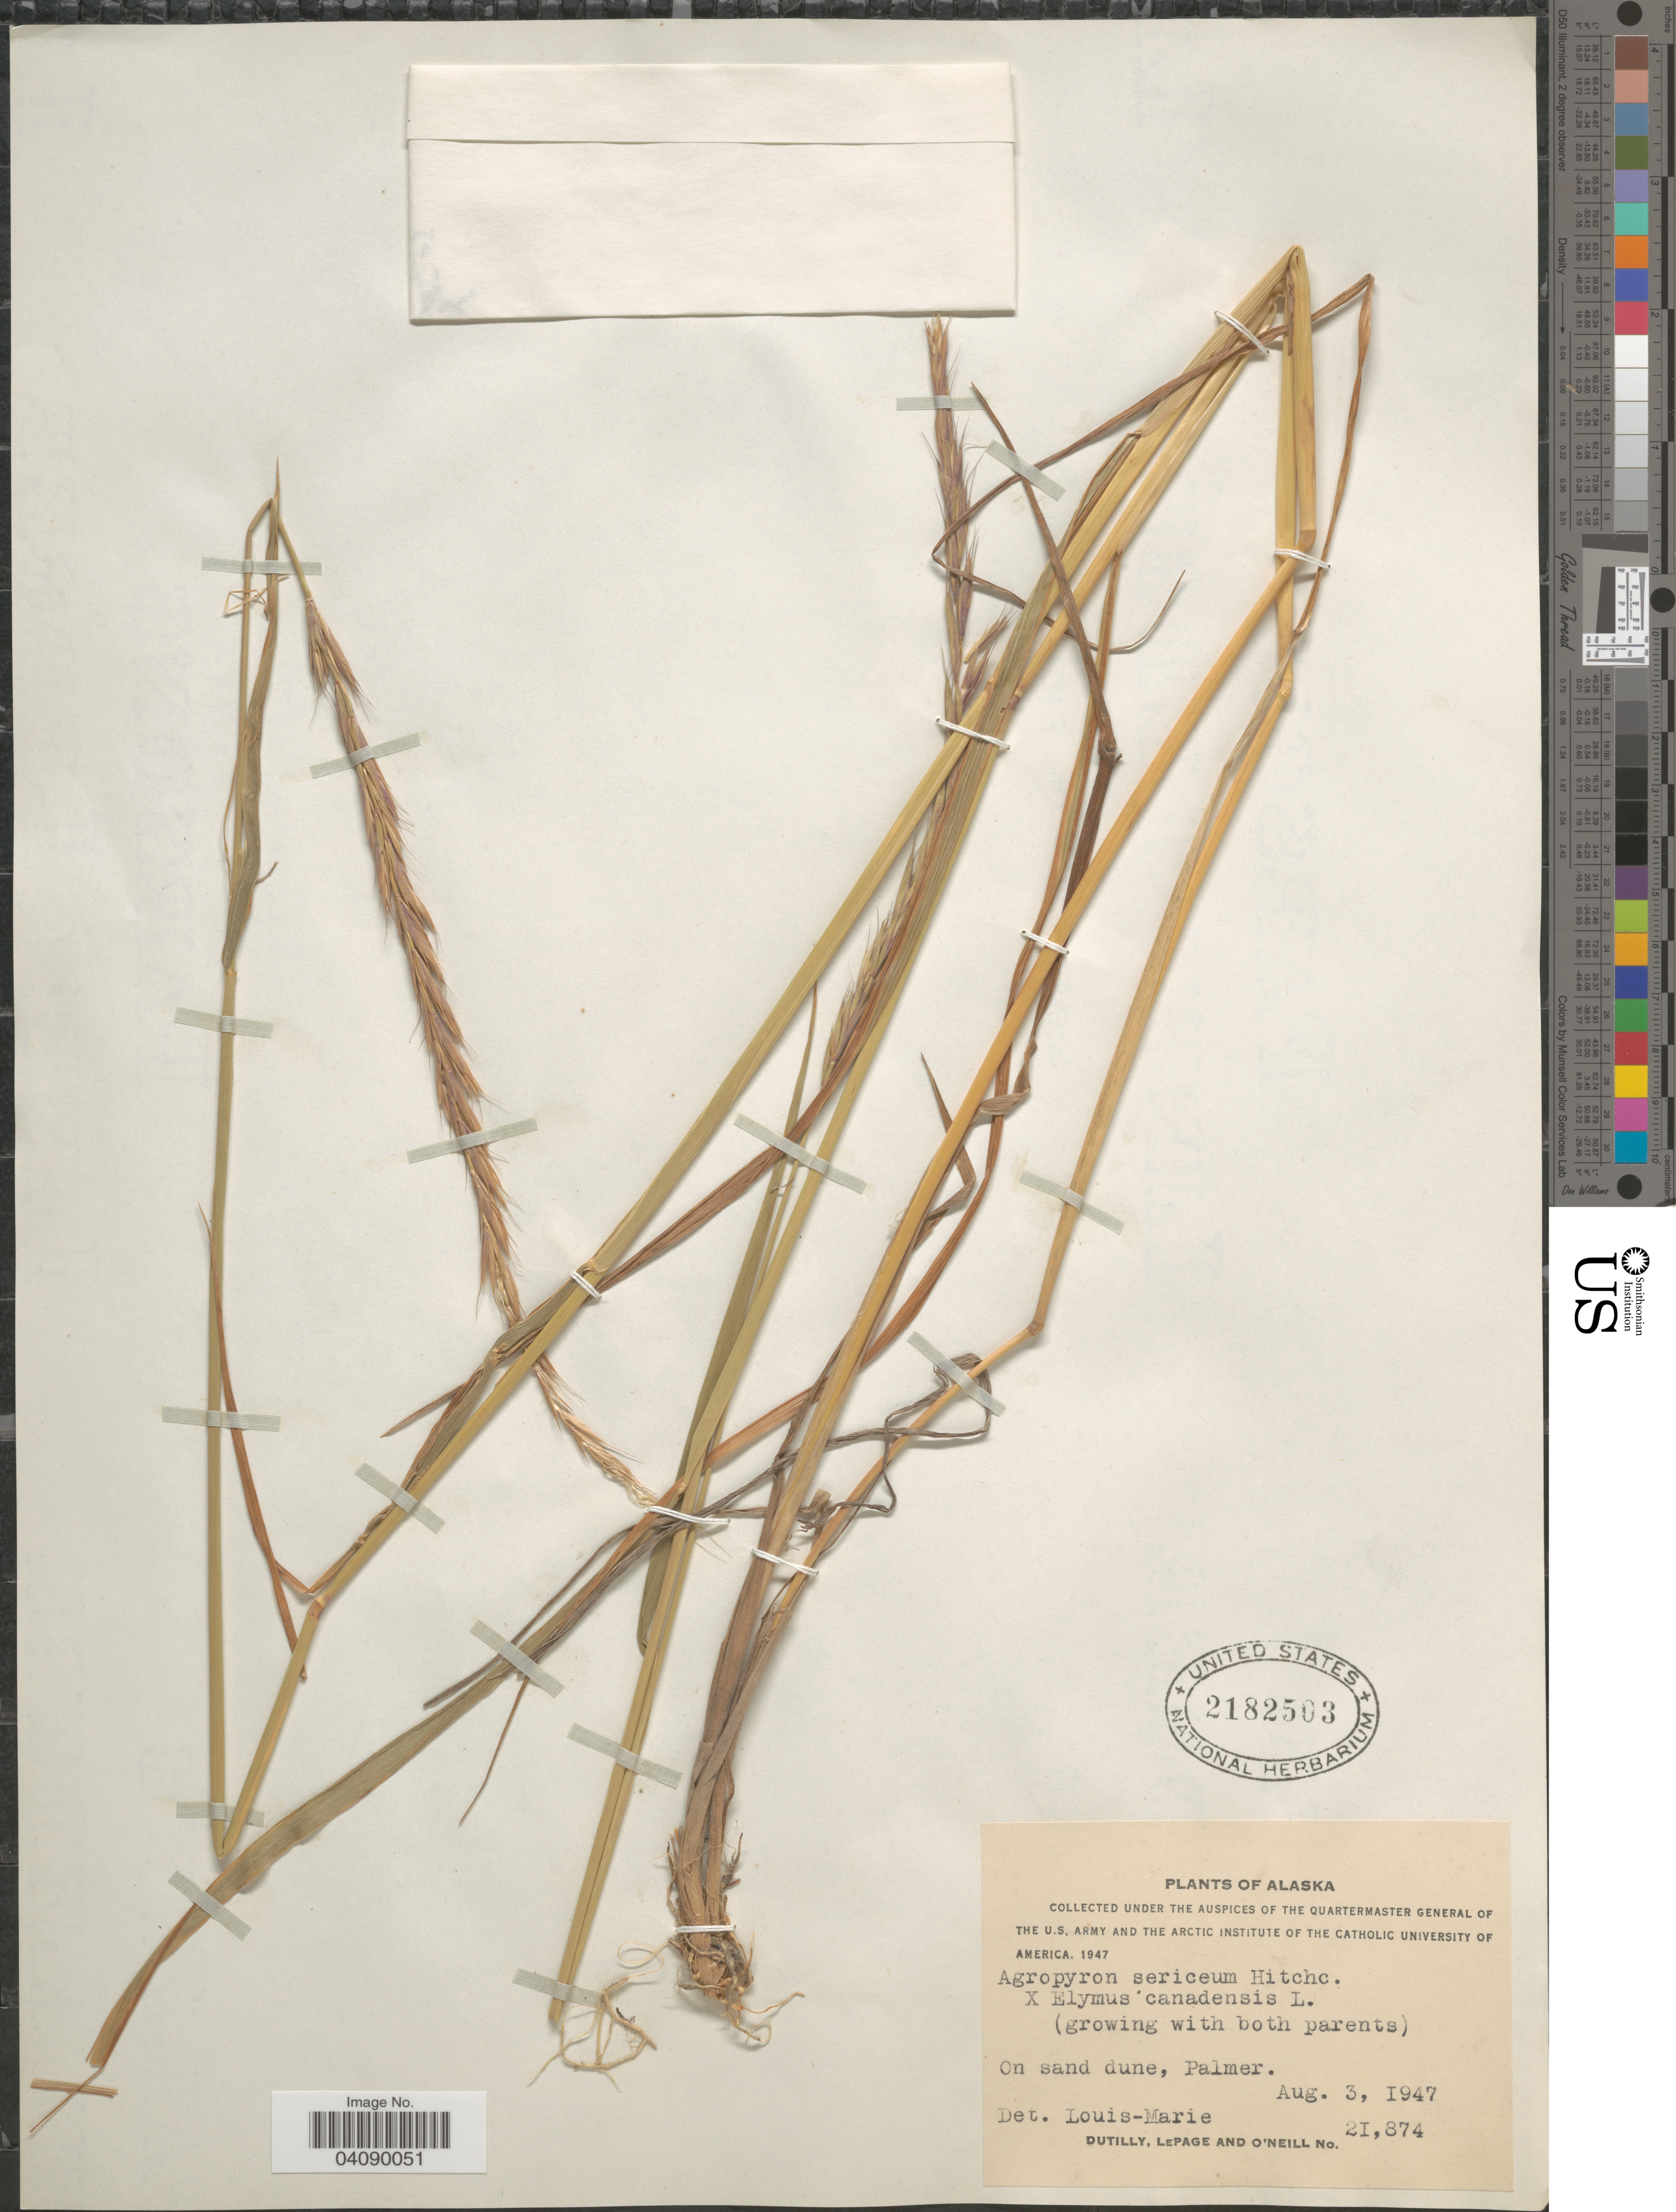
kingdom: Plantae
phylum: Tracheophyta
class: Liliopsida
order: Poales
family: Poaceae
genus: Agroelymus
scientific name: x Agroelymus sp.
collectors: -. Dutilly, -. LePage & O' Neill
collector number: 21874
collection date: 1947-08-03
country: United States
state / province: Alaska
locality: On sand dune, Palmer.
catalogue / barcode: US 2182503